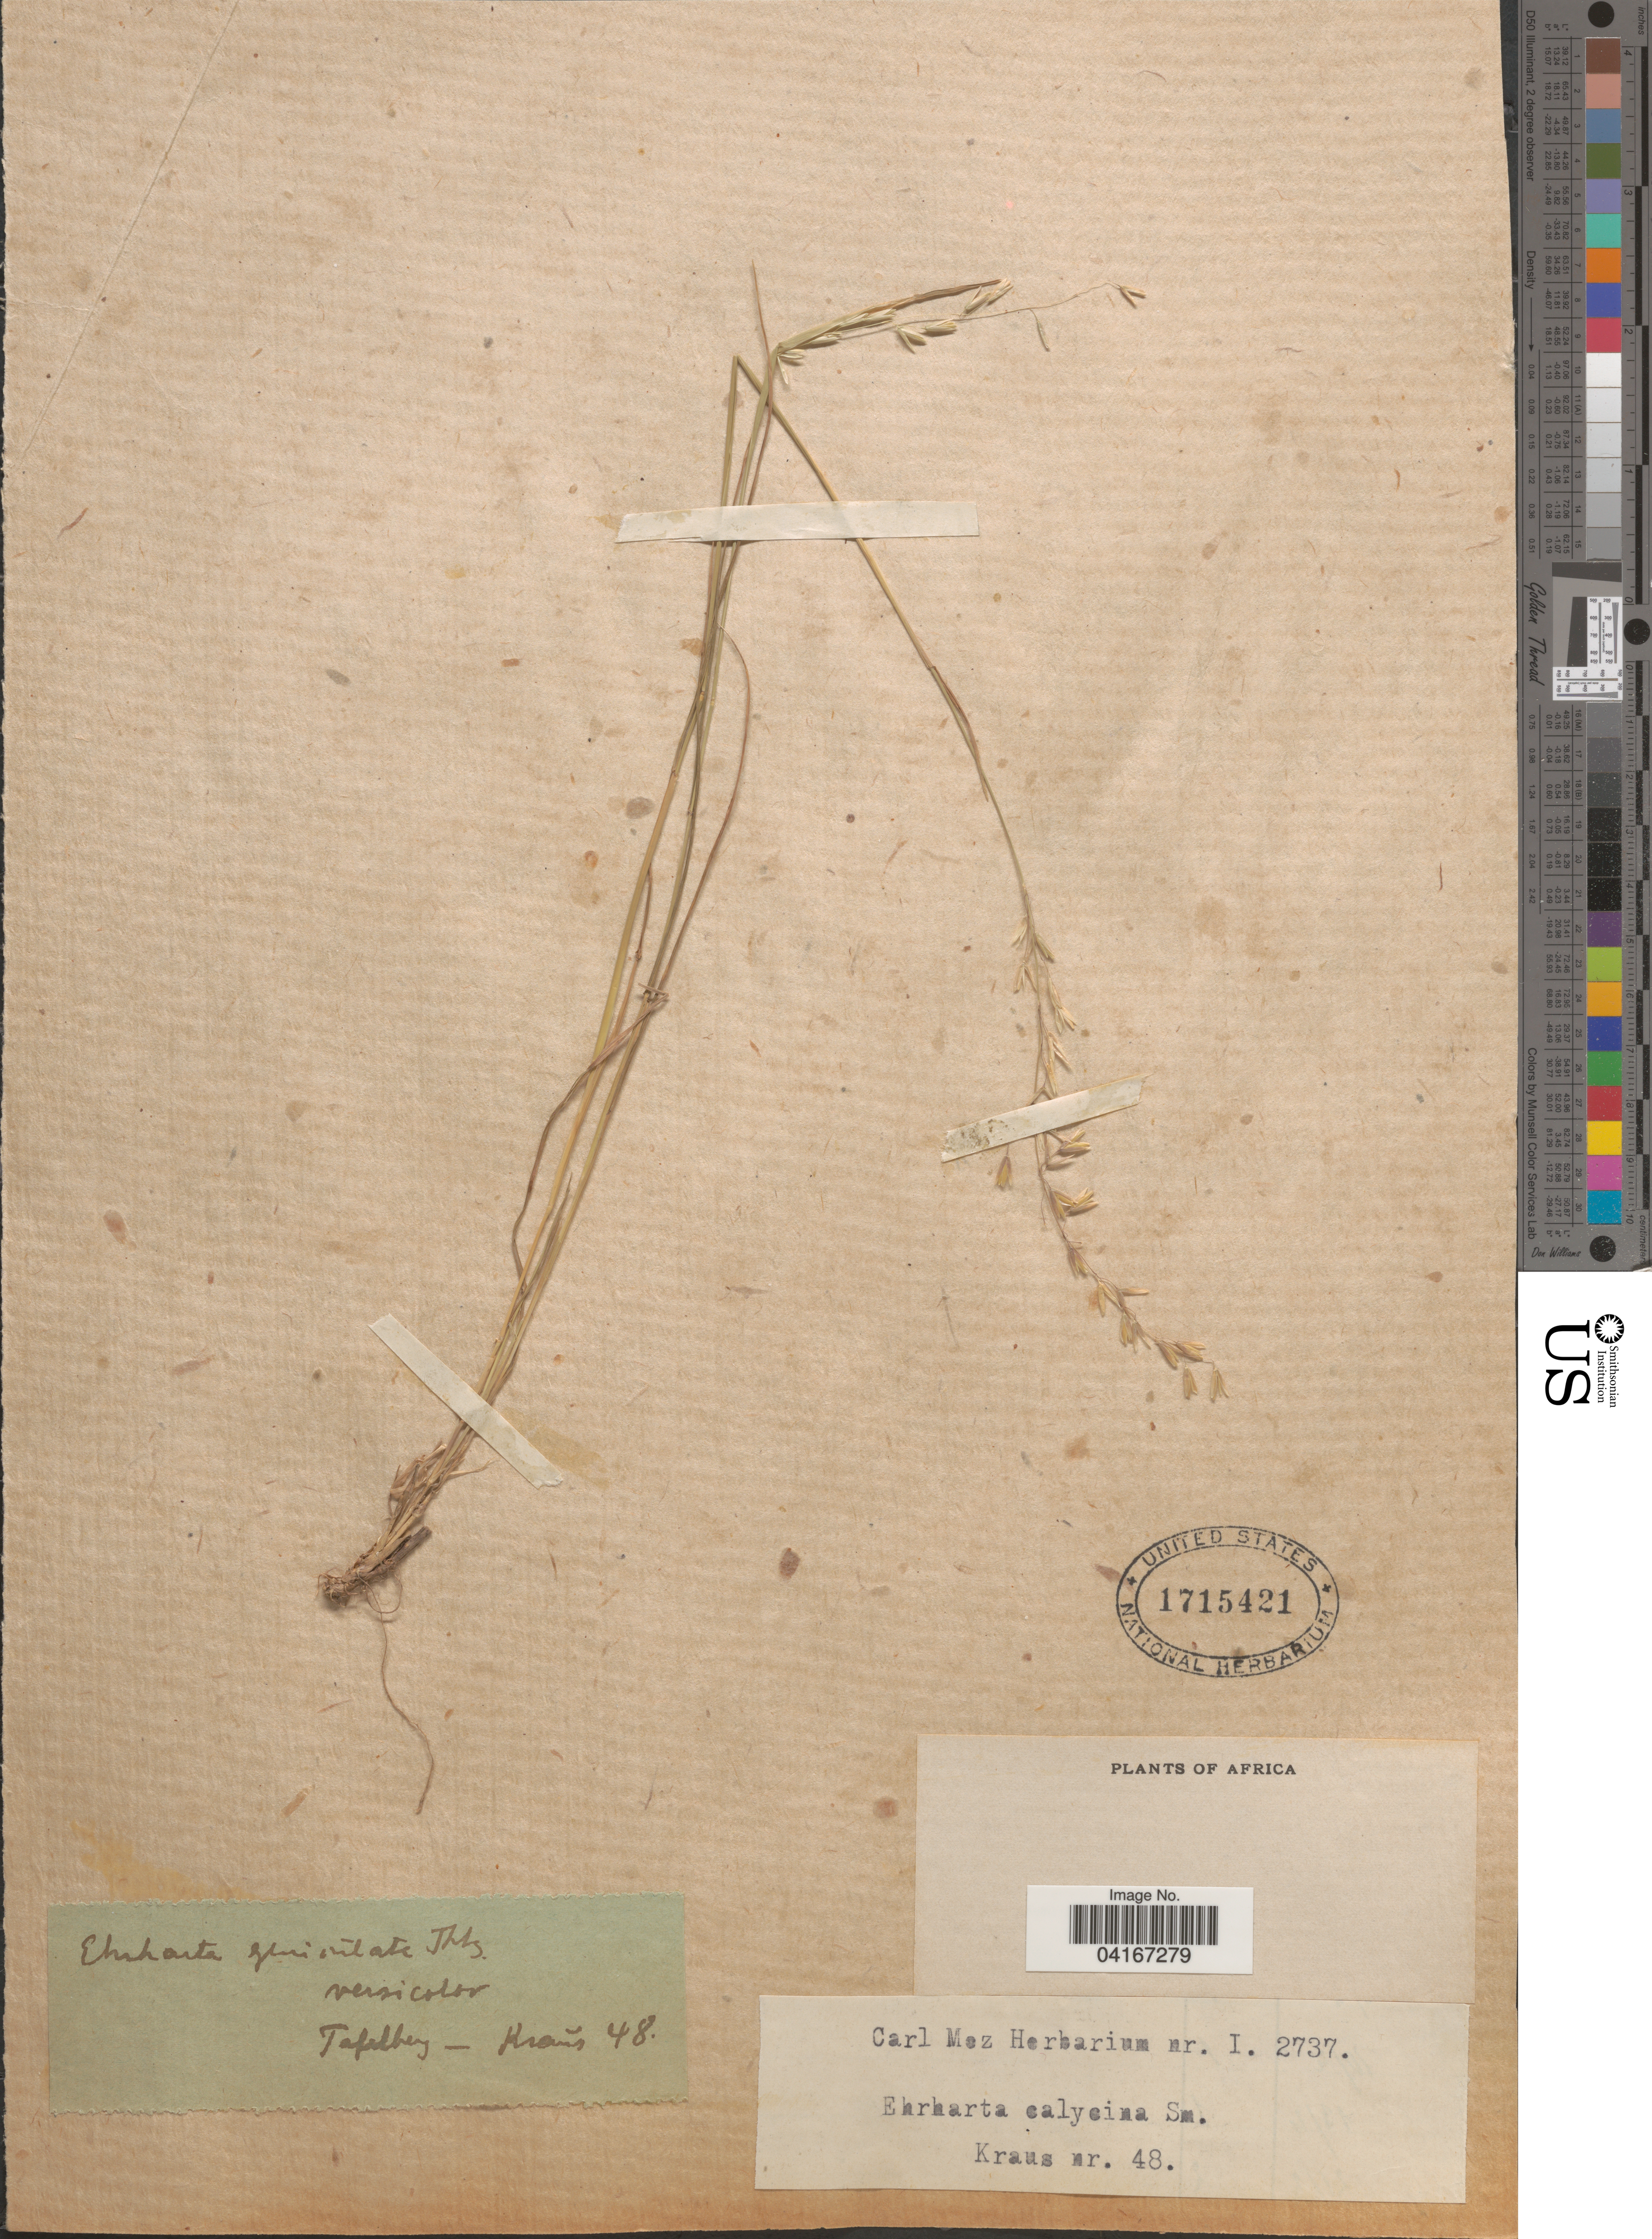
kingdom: Plantae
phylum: Tracheophyta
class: Liliopsida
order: Poales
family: Poaceae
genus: Ehrharta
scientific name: Ehrharta calycina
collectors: -. Kraus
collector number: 48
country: South Africa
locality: Tafelberg. Africa.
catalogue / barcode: US 1715421